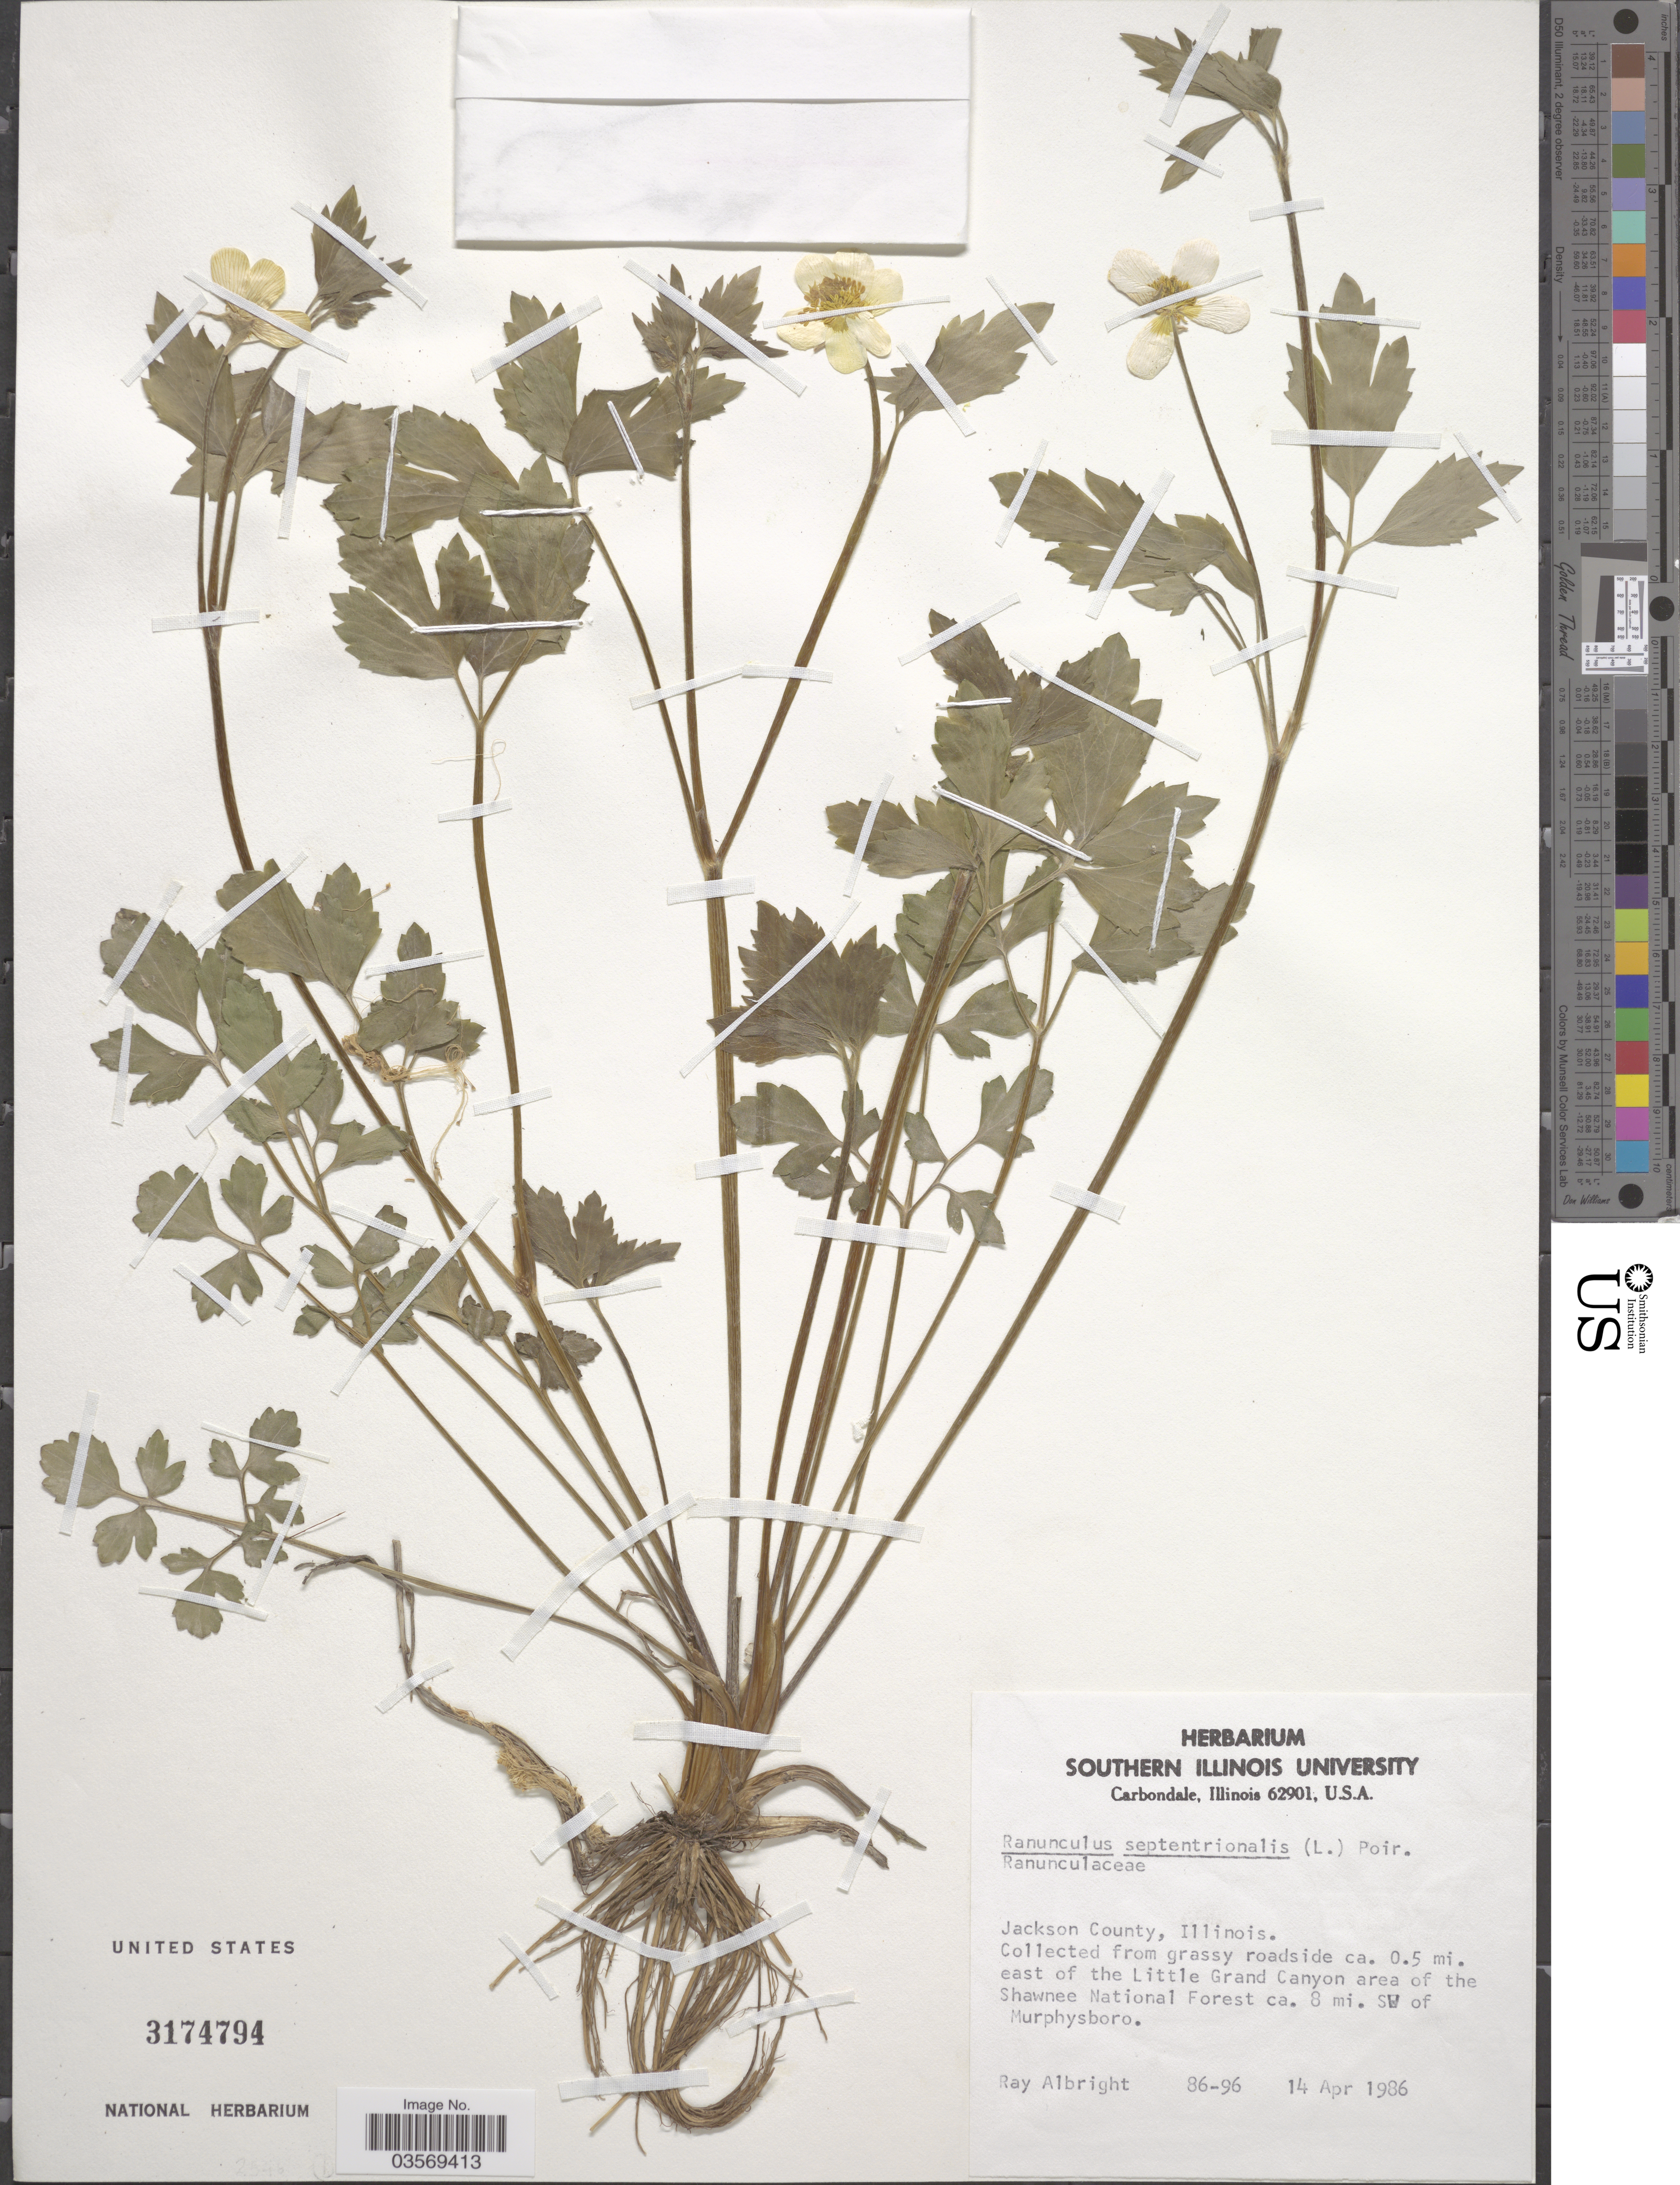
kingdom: Plantae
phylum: Tracheophyta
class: Magnoliopsida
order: Ranunculales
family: Ranunculaceae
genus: Ranunculus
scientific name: Ranunculus septentrionalis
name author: Poir.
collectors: R. Albright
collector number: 86-96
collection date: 1986-04-14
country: United States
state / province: Illinois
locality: Jackson County. Ca. 0.5 mi. east of the Little Grand Canyon area of the Shawnee National Forest ca. 8 mi. SW of Murphysboro.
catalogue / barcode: US 3174794